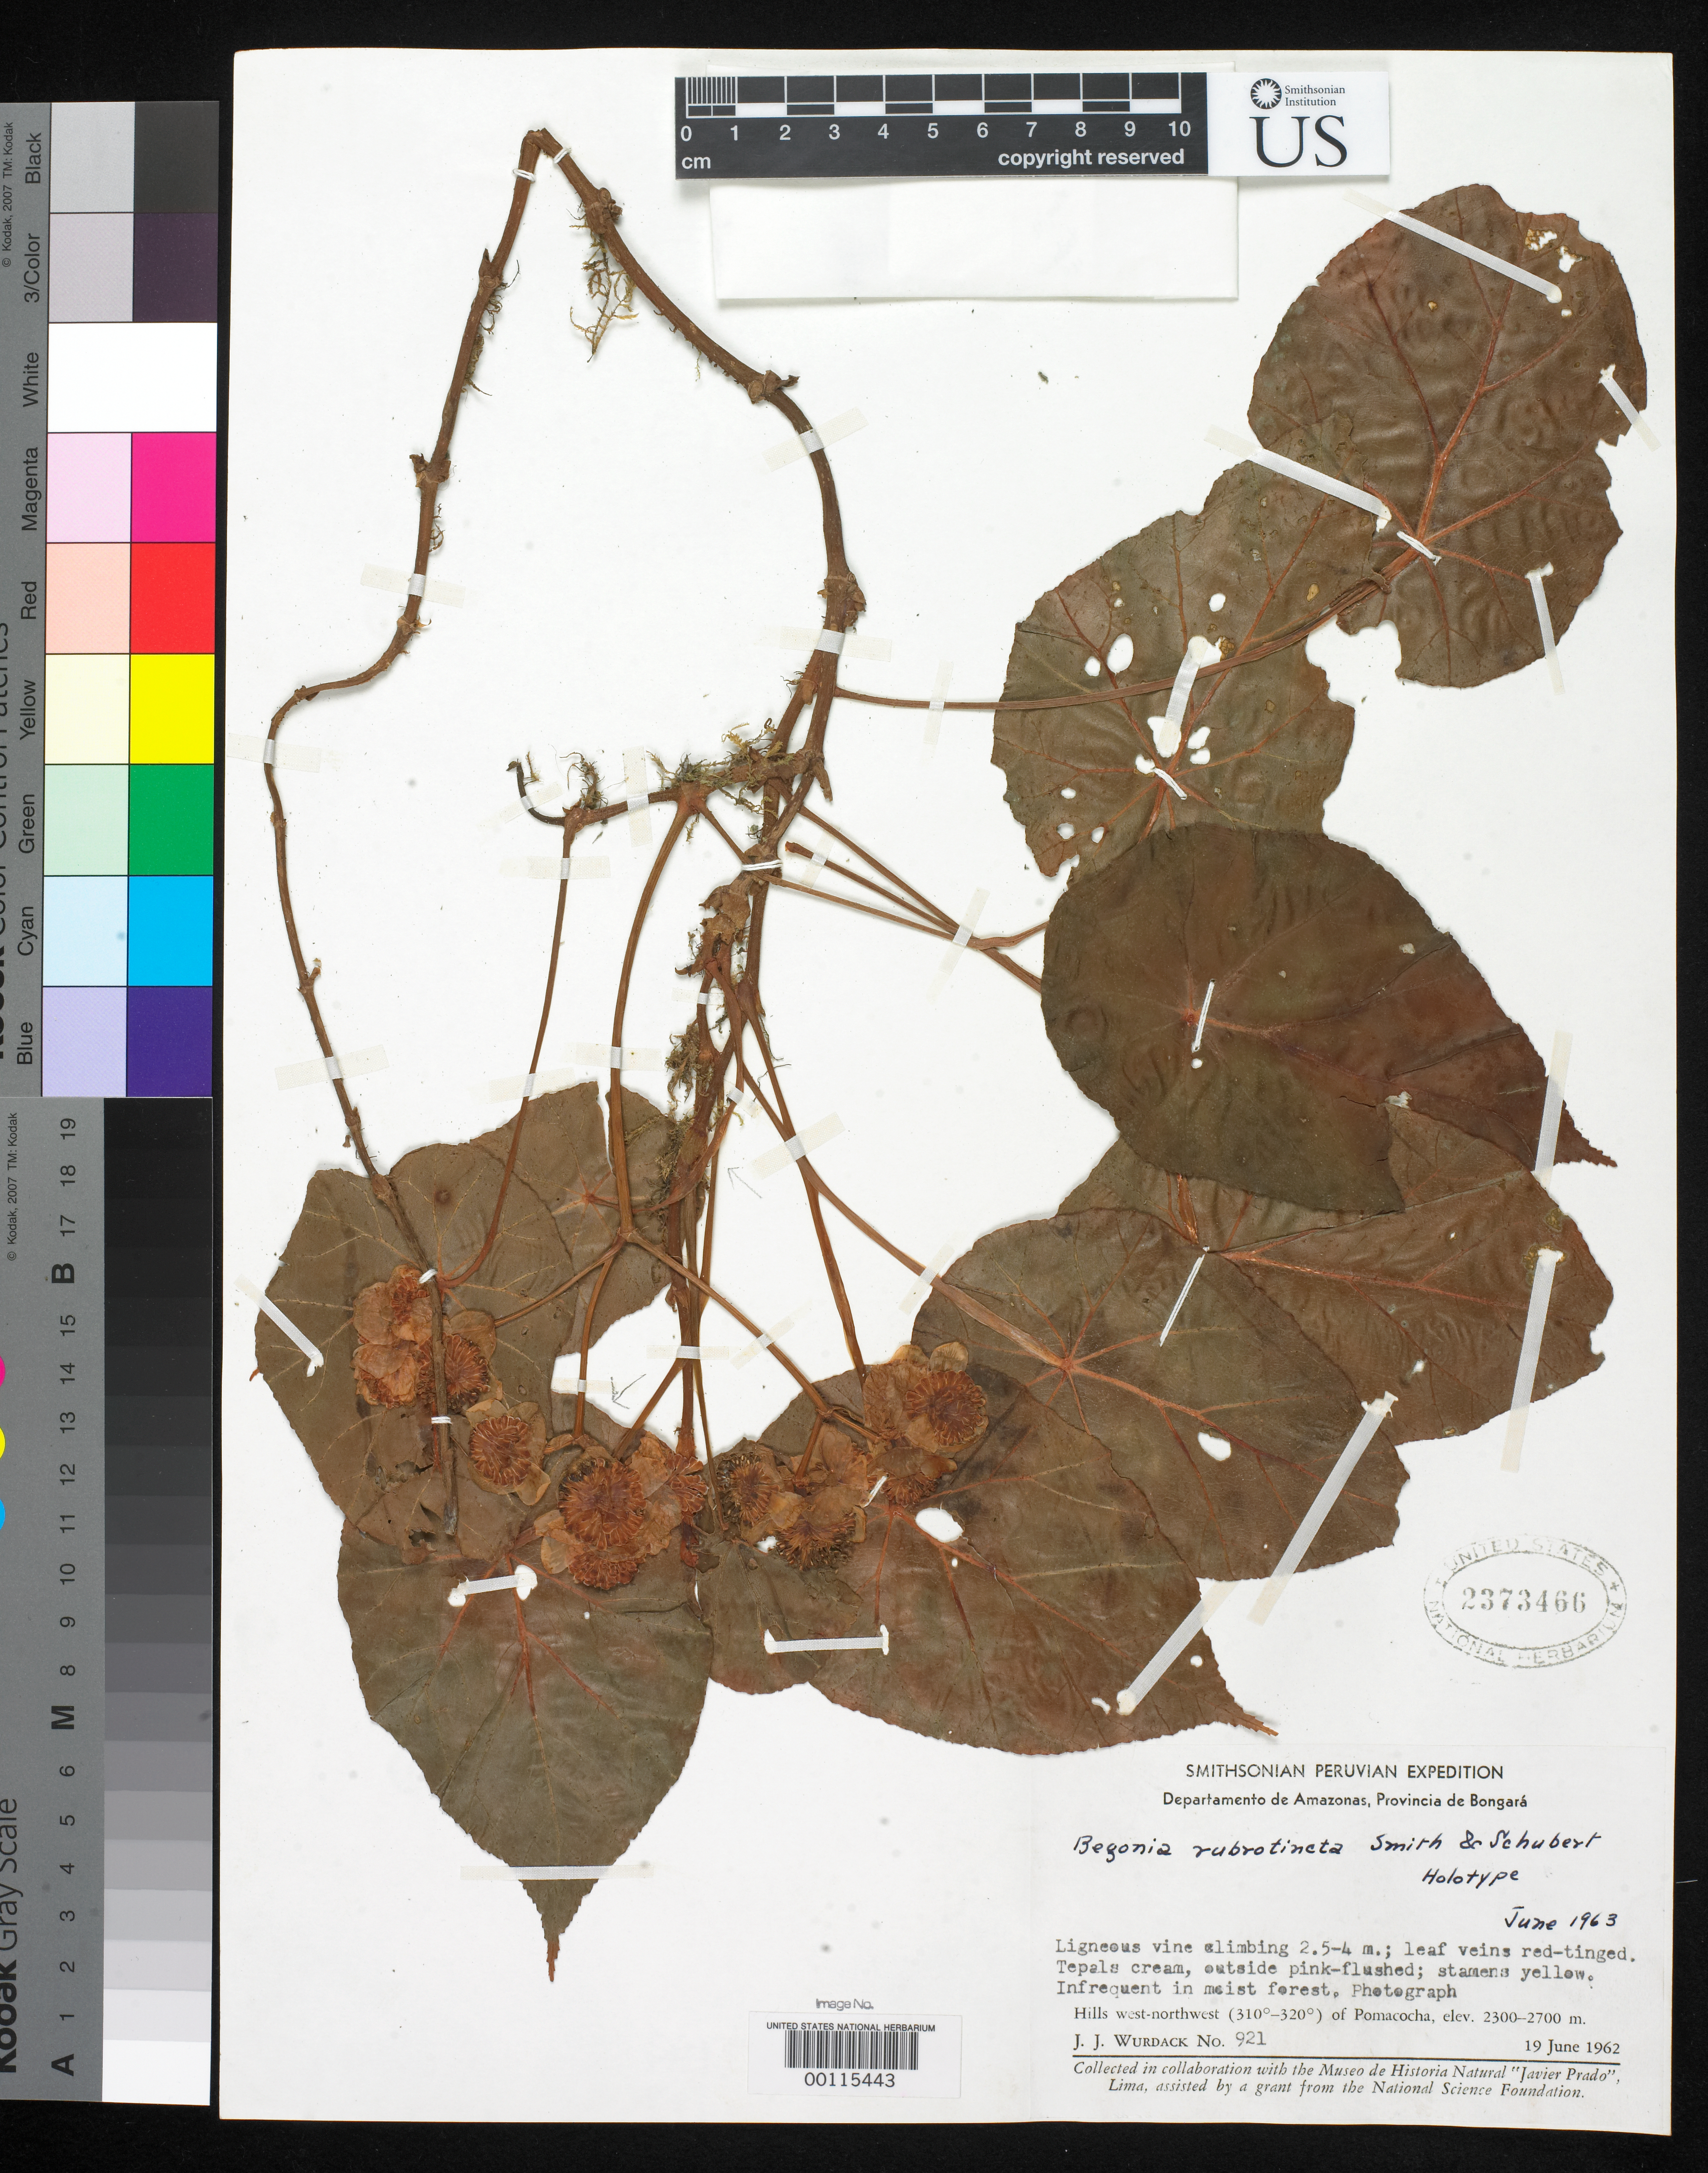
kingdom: Plantae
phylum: Tracheophyta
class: Magnoliopsida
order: Cucurbitales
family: Begoniaceae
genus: Begonia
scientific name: Begonia rubrotincta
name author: L.B. Sm. & B.G. Schub.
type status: Holotype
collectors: J. J. Wurdack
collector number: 921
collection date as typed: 19 Jun 1962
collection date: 1962-06-19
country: Peru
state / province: Amazonas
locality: Pomacocha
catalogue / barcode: US 2373466